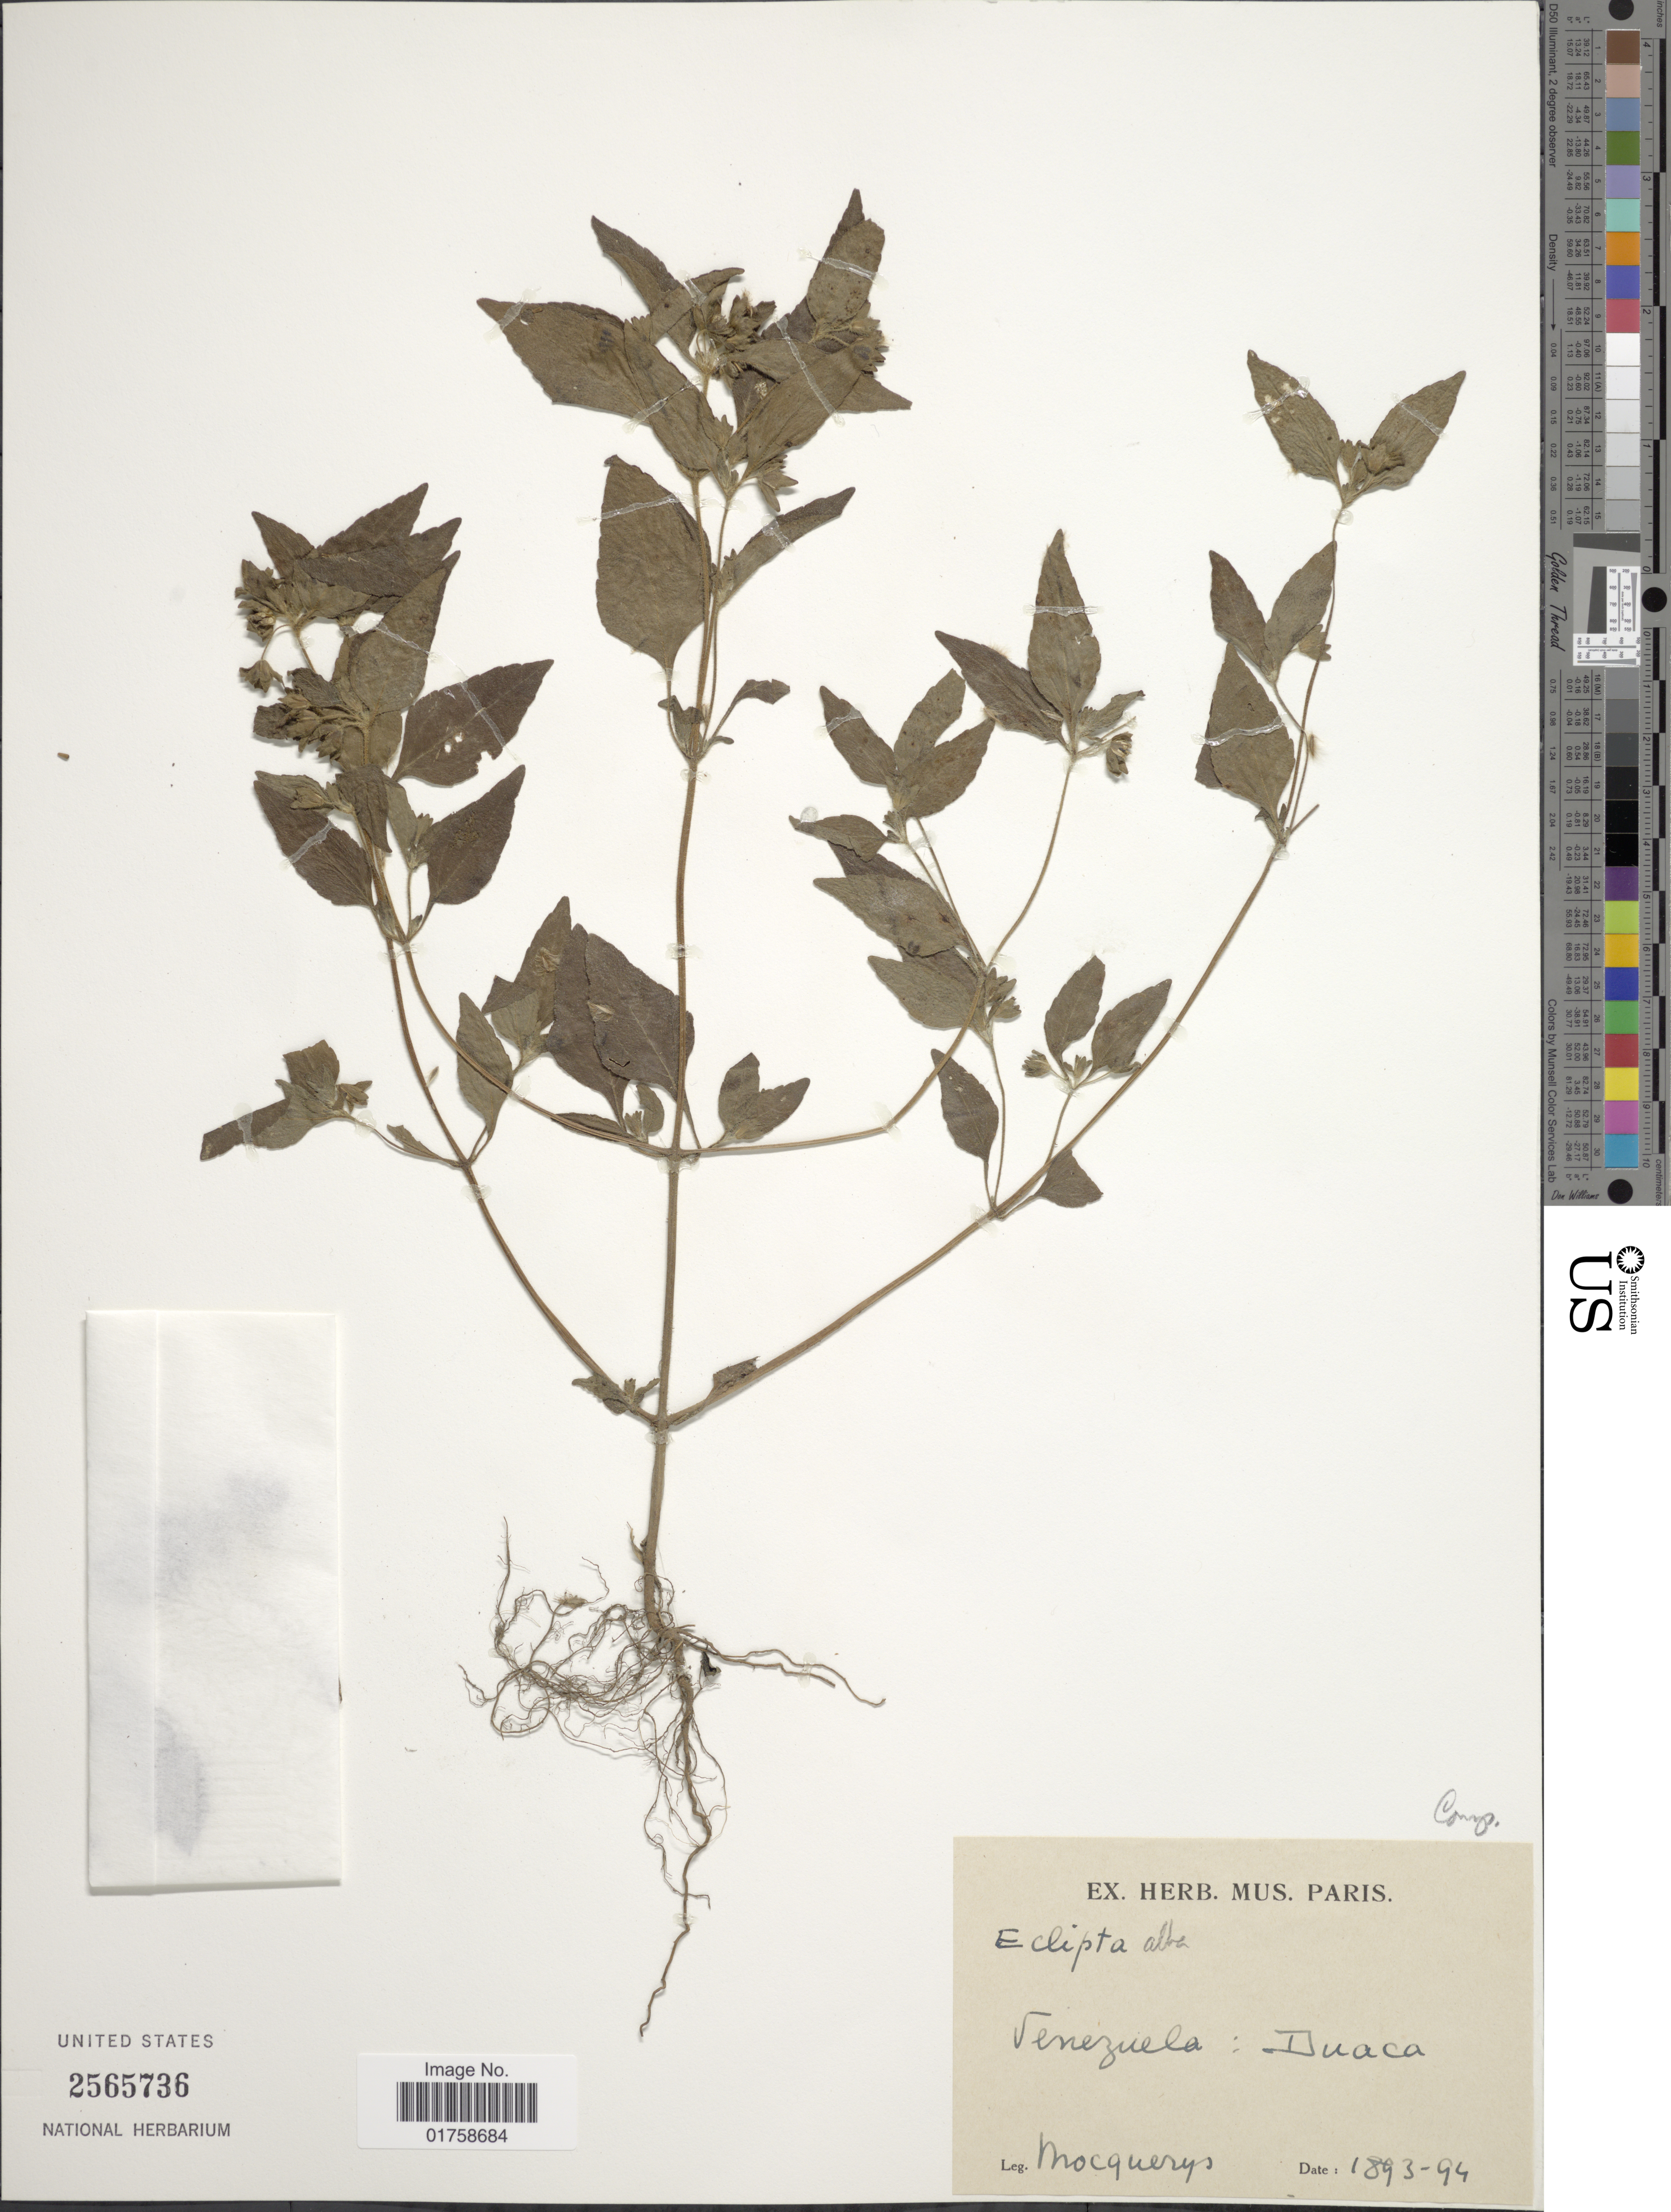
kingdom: Plantae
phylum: Tracheophyta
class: Magnoliopsida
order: Asterales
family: Asteraceae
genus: Eclipta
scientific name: Eclipta alba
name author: (L.) Hassk.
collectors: A. Mocquerys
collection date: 1893/1894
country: Venezuela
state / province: Lara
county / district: Crespo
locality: Duaca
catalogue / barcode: US 2565736